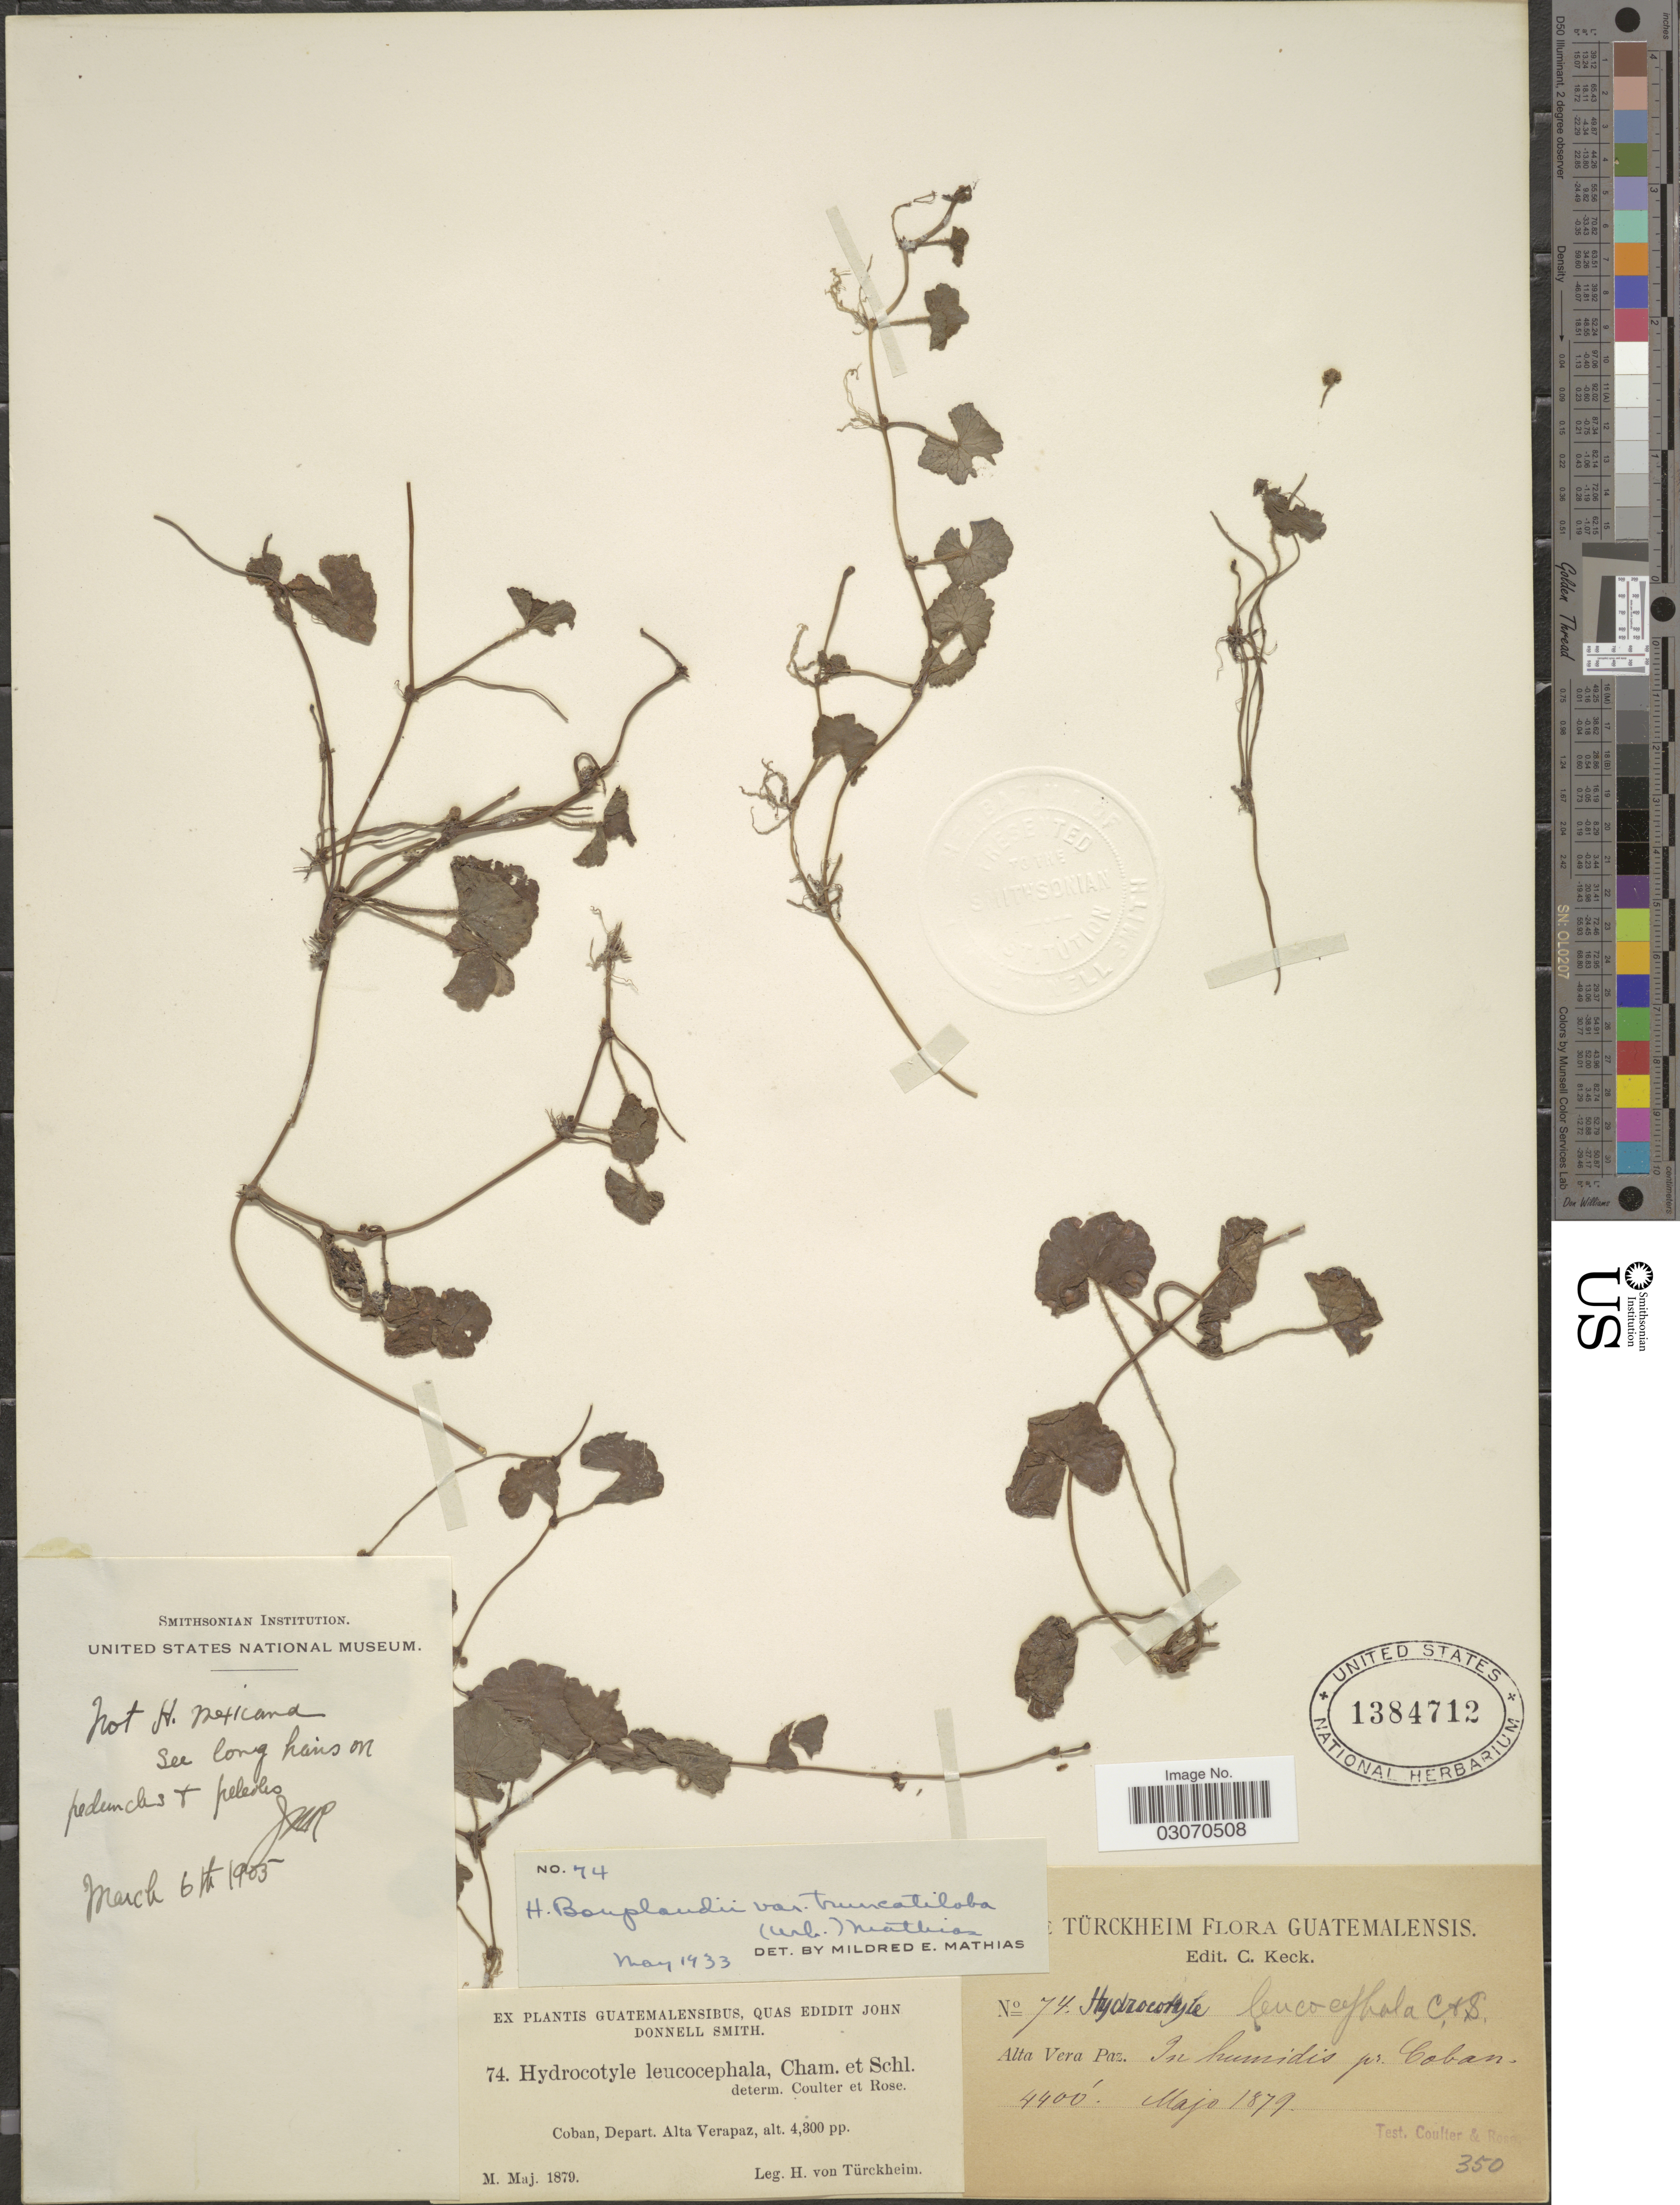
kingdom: Plantae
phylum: Tracheophyta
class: Magnoliopsida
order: Apiales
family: Araliaceae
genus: Hydrocotyle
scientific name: Hydrocotyle leucocephala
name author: Cham. & Schltdl.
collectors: H. von Türckheim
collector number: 74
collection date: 1879-05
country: Guatemala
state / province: Alta Verapaz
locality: Coban, Depart. Alta Verapaz.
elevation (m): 1311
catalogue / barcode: US 1384712